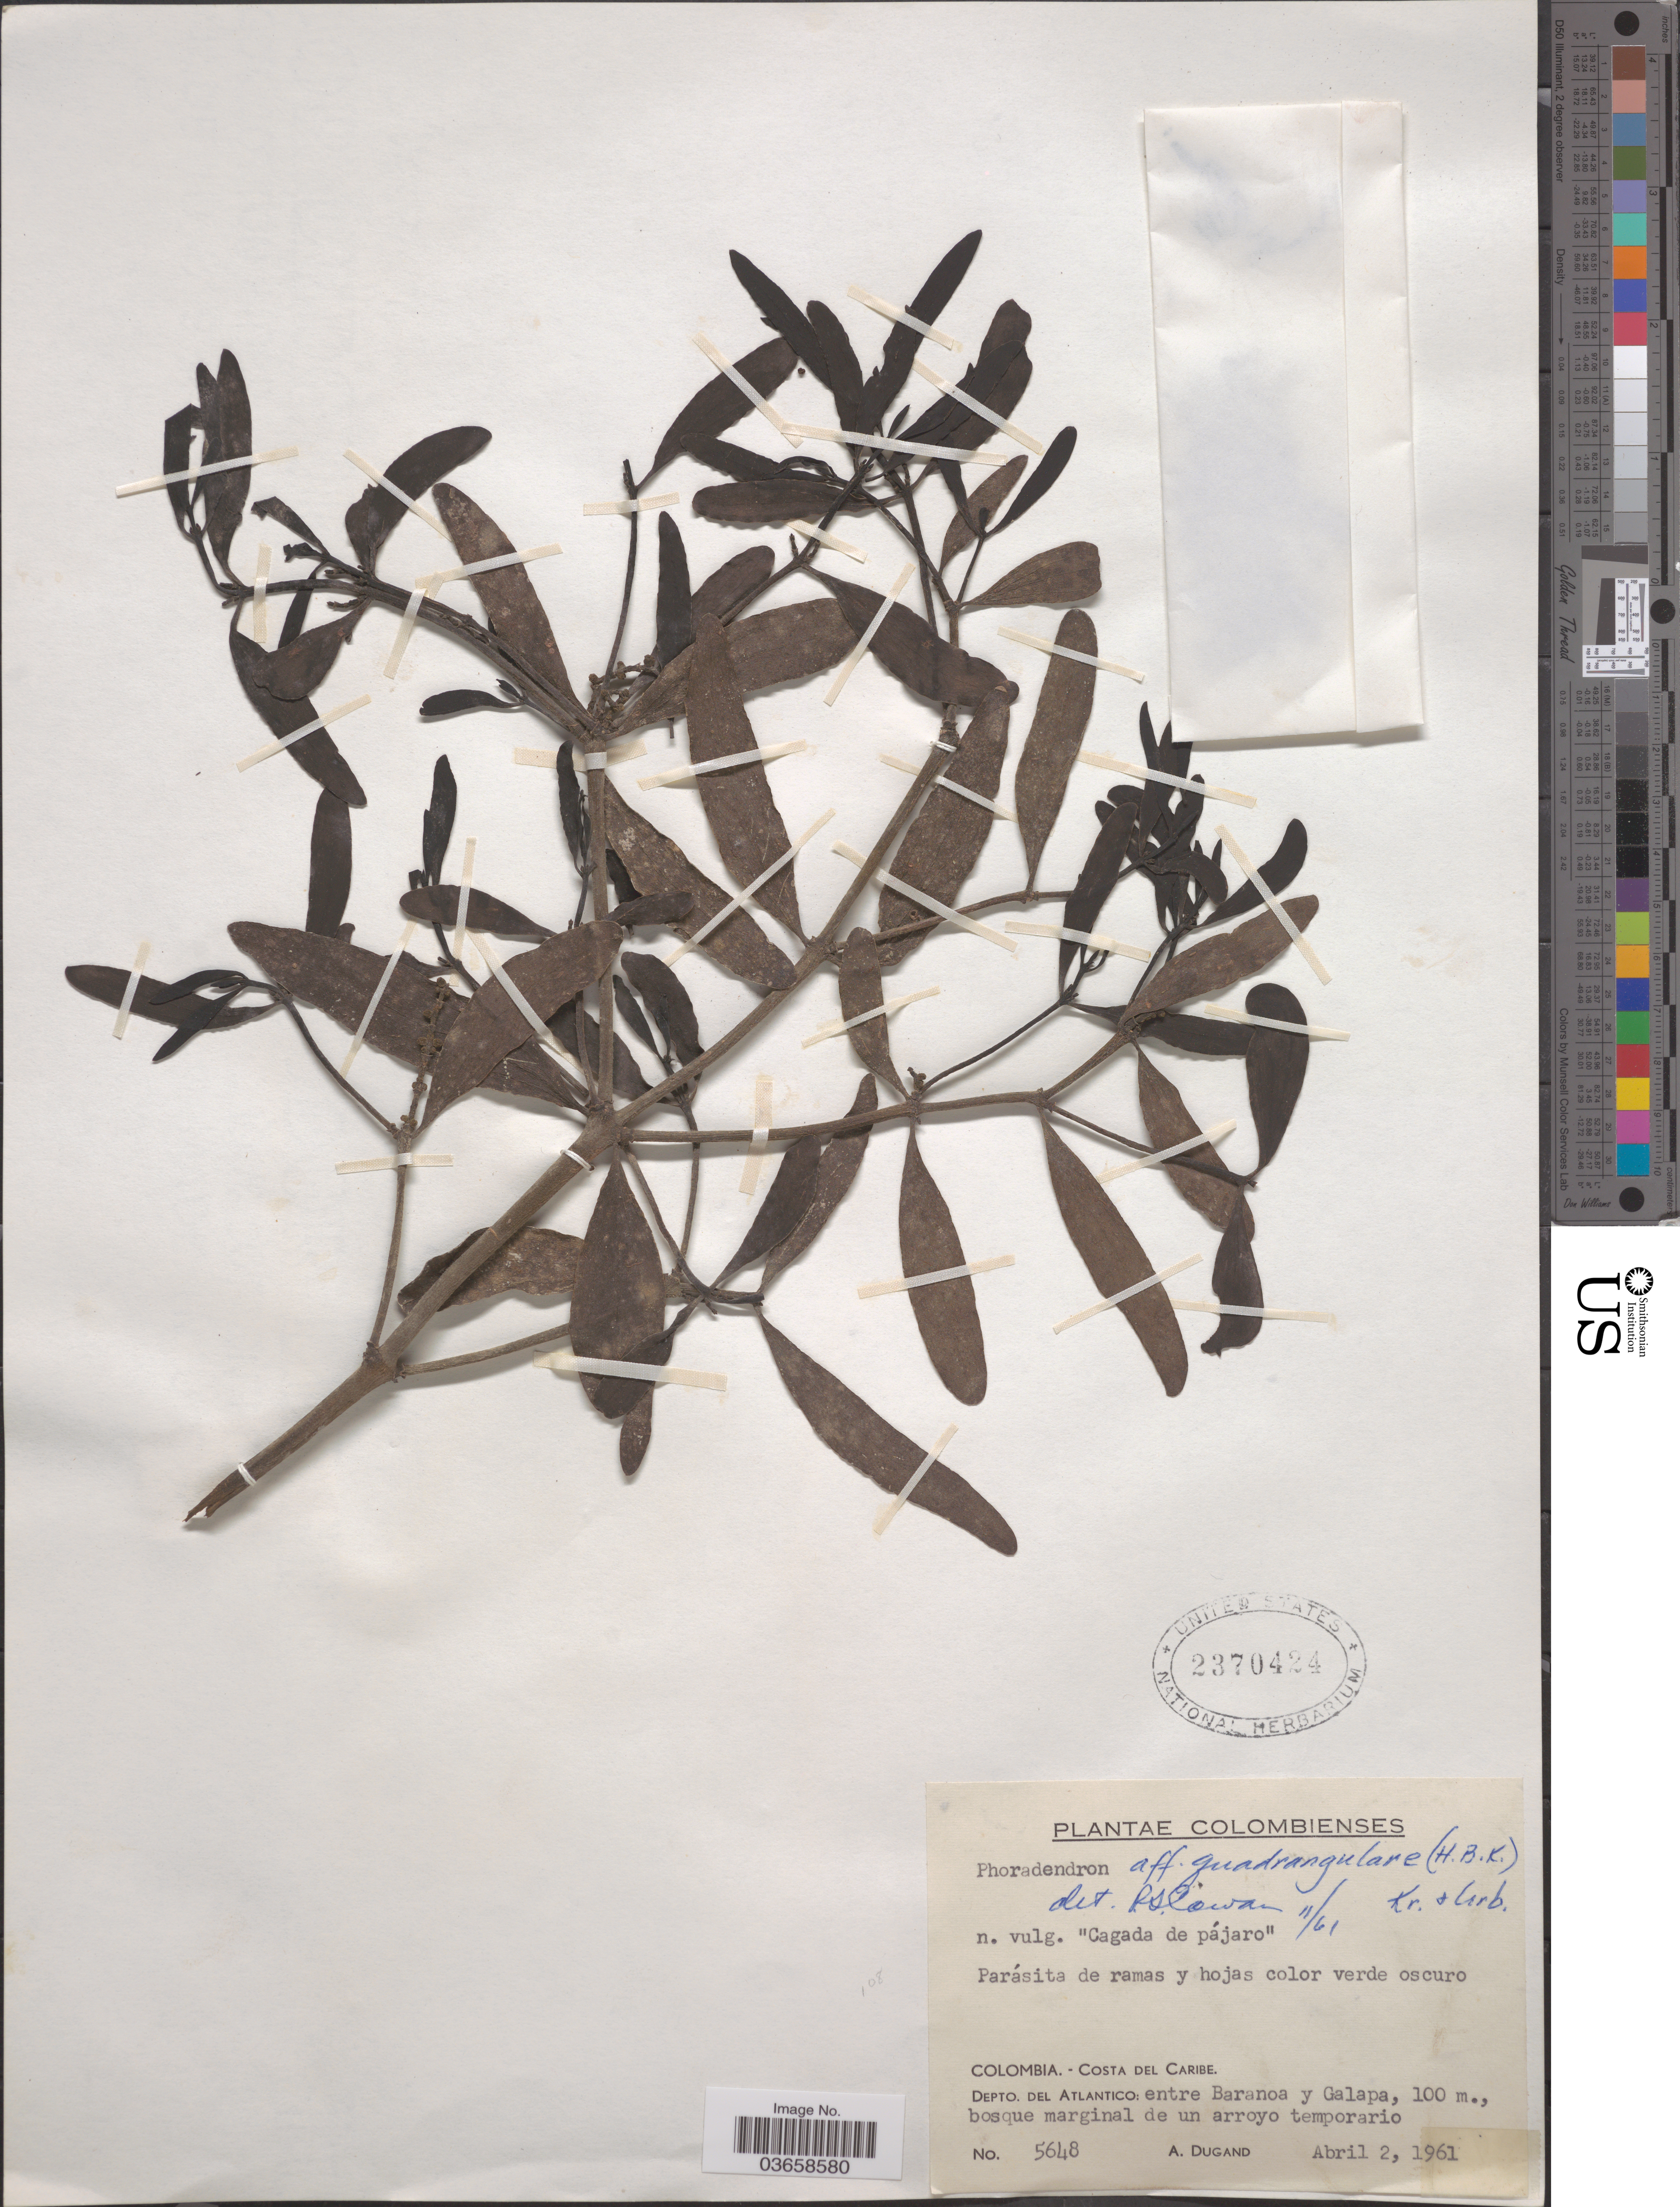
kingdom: Plantae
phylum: Tracheophyta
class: Magnoliopsida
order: Santalales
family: Viscaceae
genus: Phoradendron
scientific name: Phoradendron quadrangulare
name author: (Kunth) Griseb.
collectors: A. Dugand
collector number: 5648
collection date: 1961-04-02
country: Colombia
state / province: Atlántico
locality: Costa del Caribe. Depto. del Atlantico: entre Baranoa y Galapa.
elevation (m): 100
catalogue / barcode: US 2370424